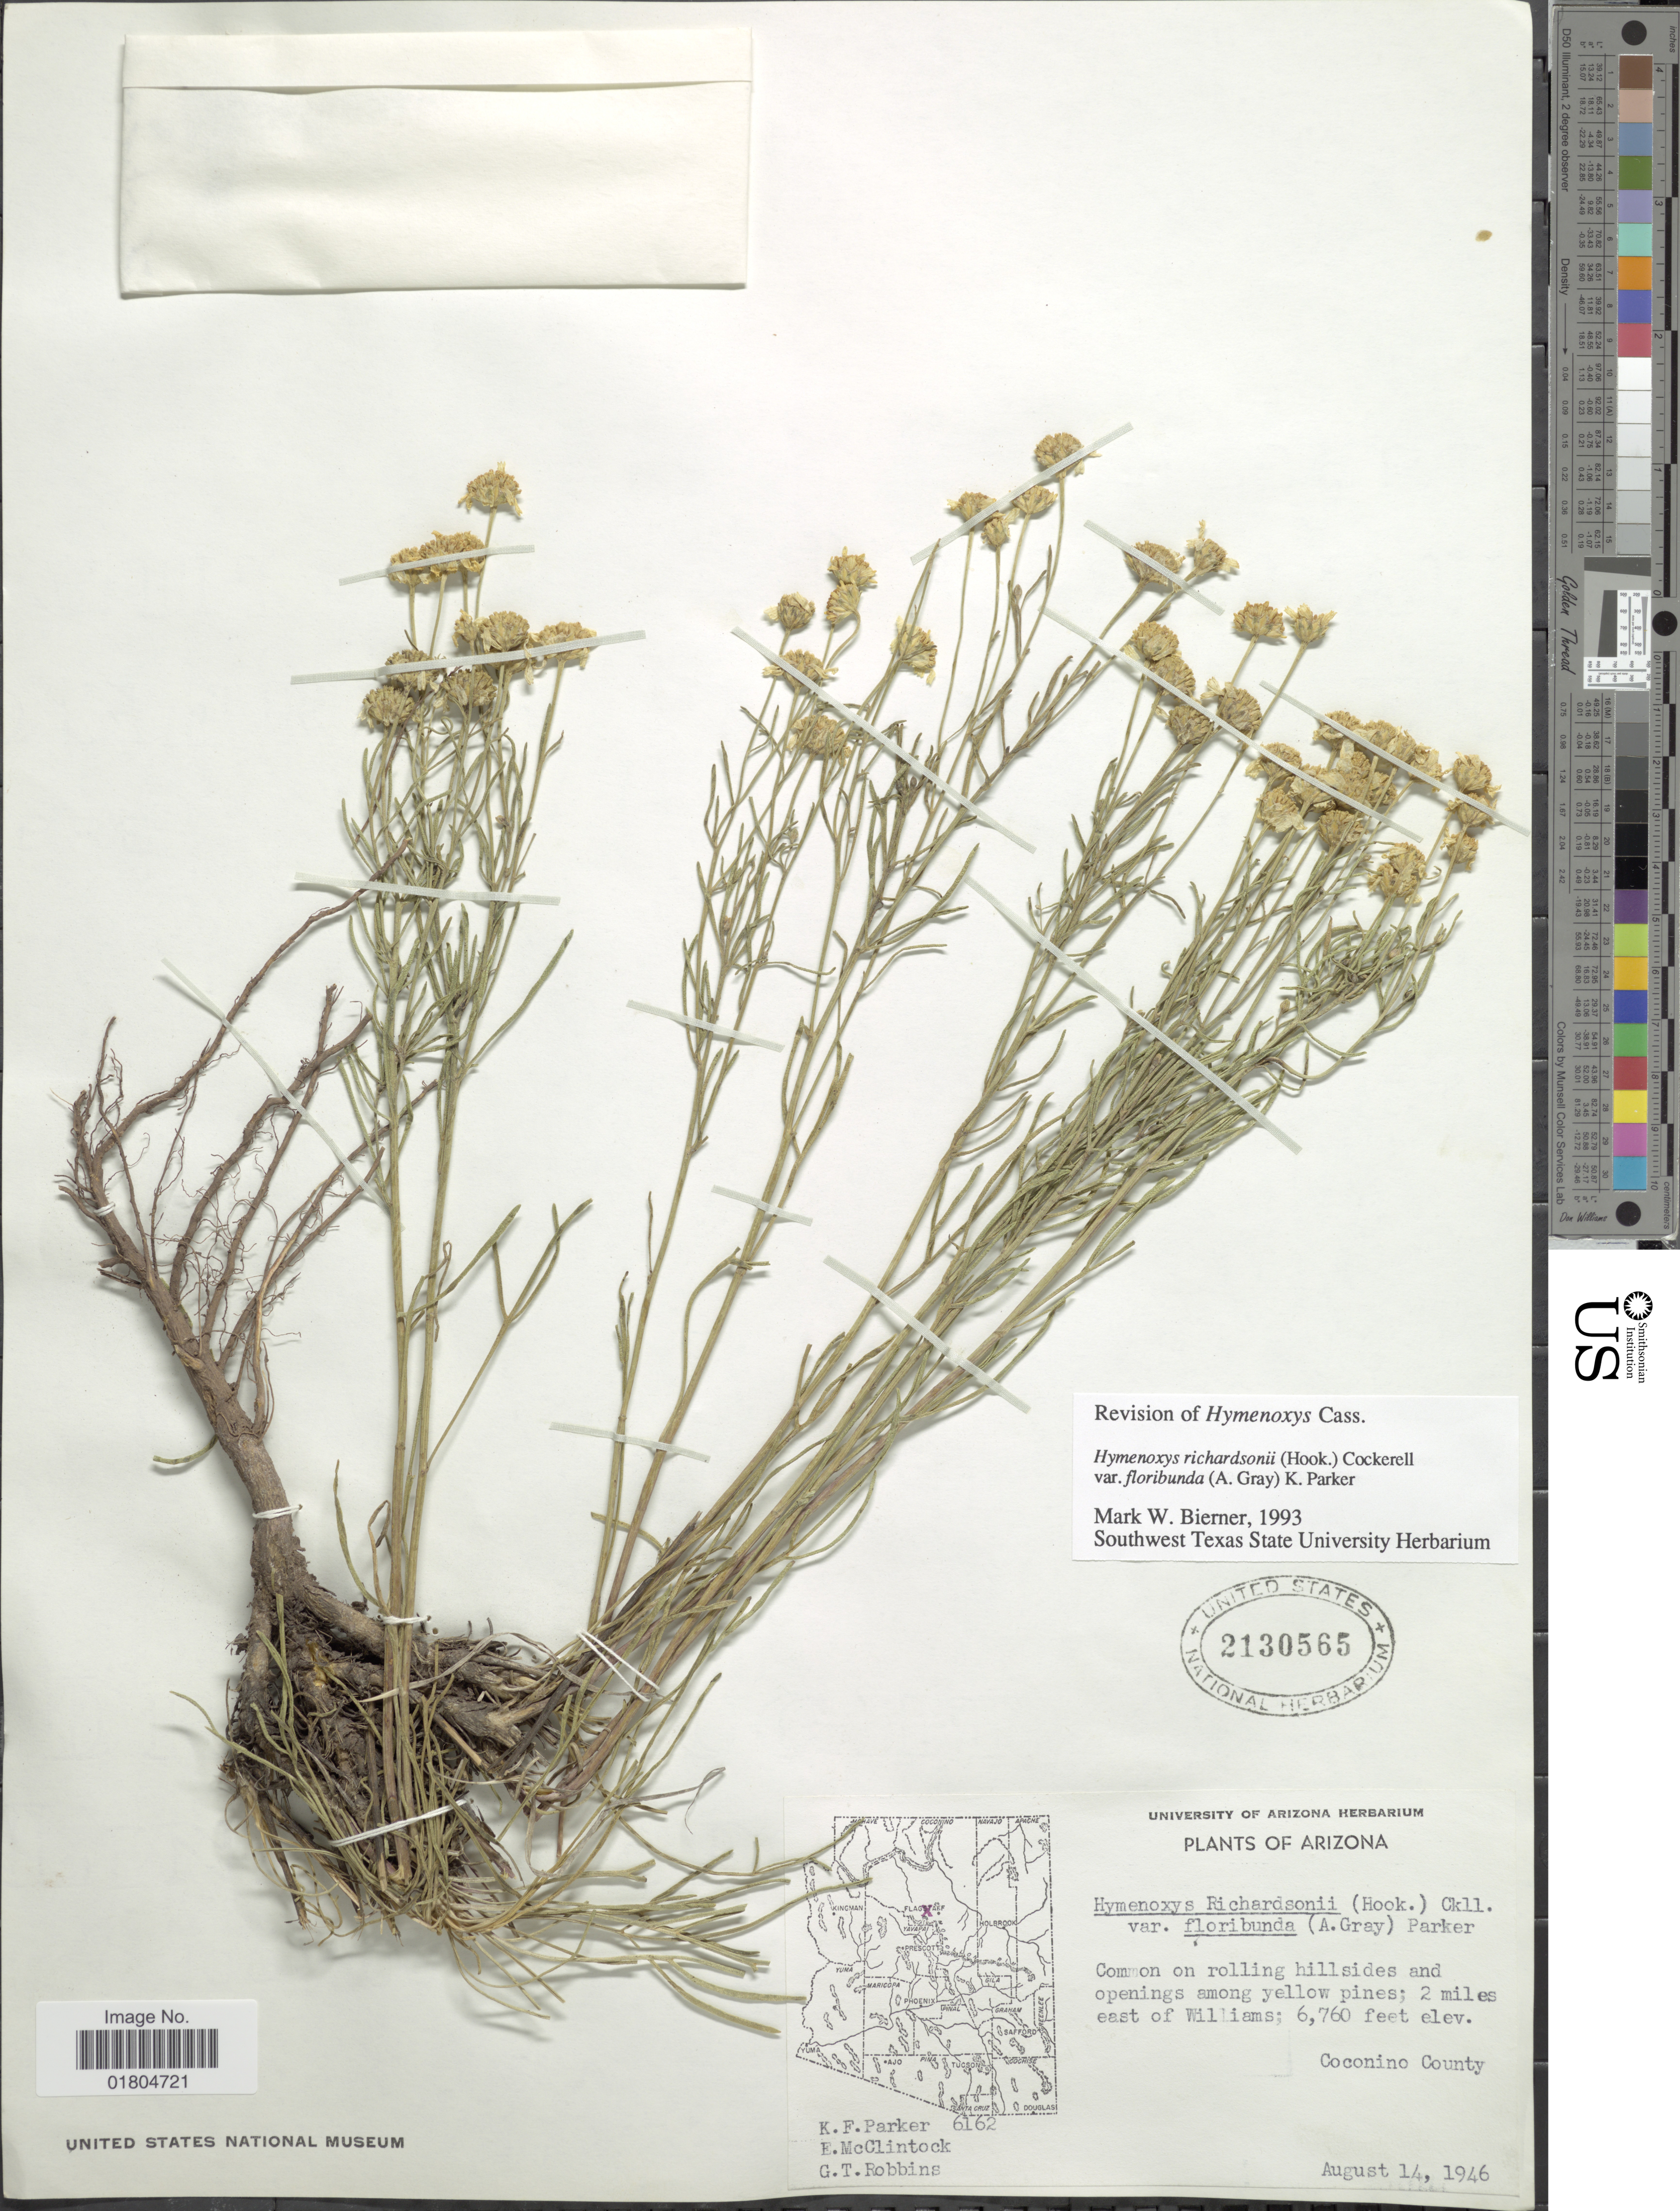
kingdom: Plantae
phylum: Tracheophyta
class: Magnoliopsida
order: Asterales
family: Asteraceae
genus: Hymenoxys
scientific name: Hymenoxys richardsonii var. floribunda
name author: (A. Gray) K.F. Parker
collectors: K. F. Parker, E. McClintock & G. T. Robbins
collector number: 6162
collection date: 1946-08-14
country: United States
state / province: Arizona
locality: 2 miles east of Williams. Coconino County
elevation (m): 2060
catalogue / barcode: US 2130565